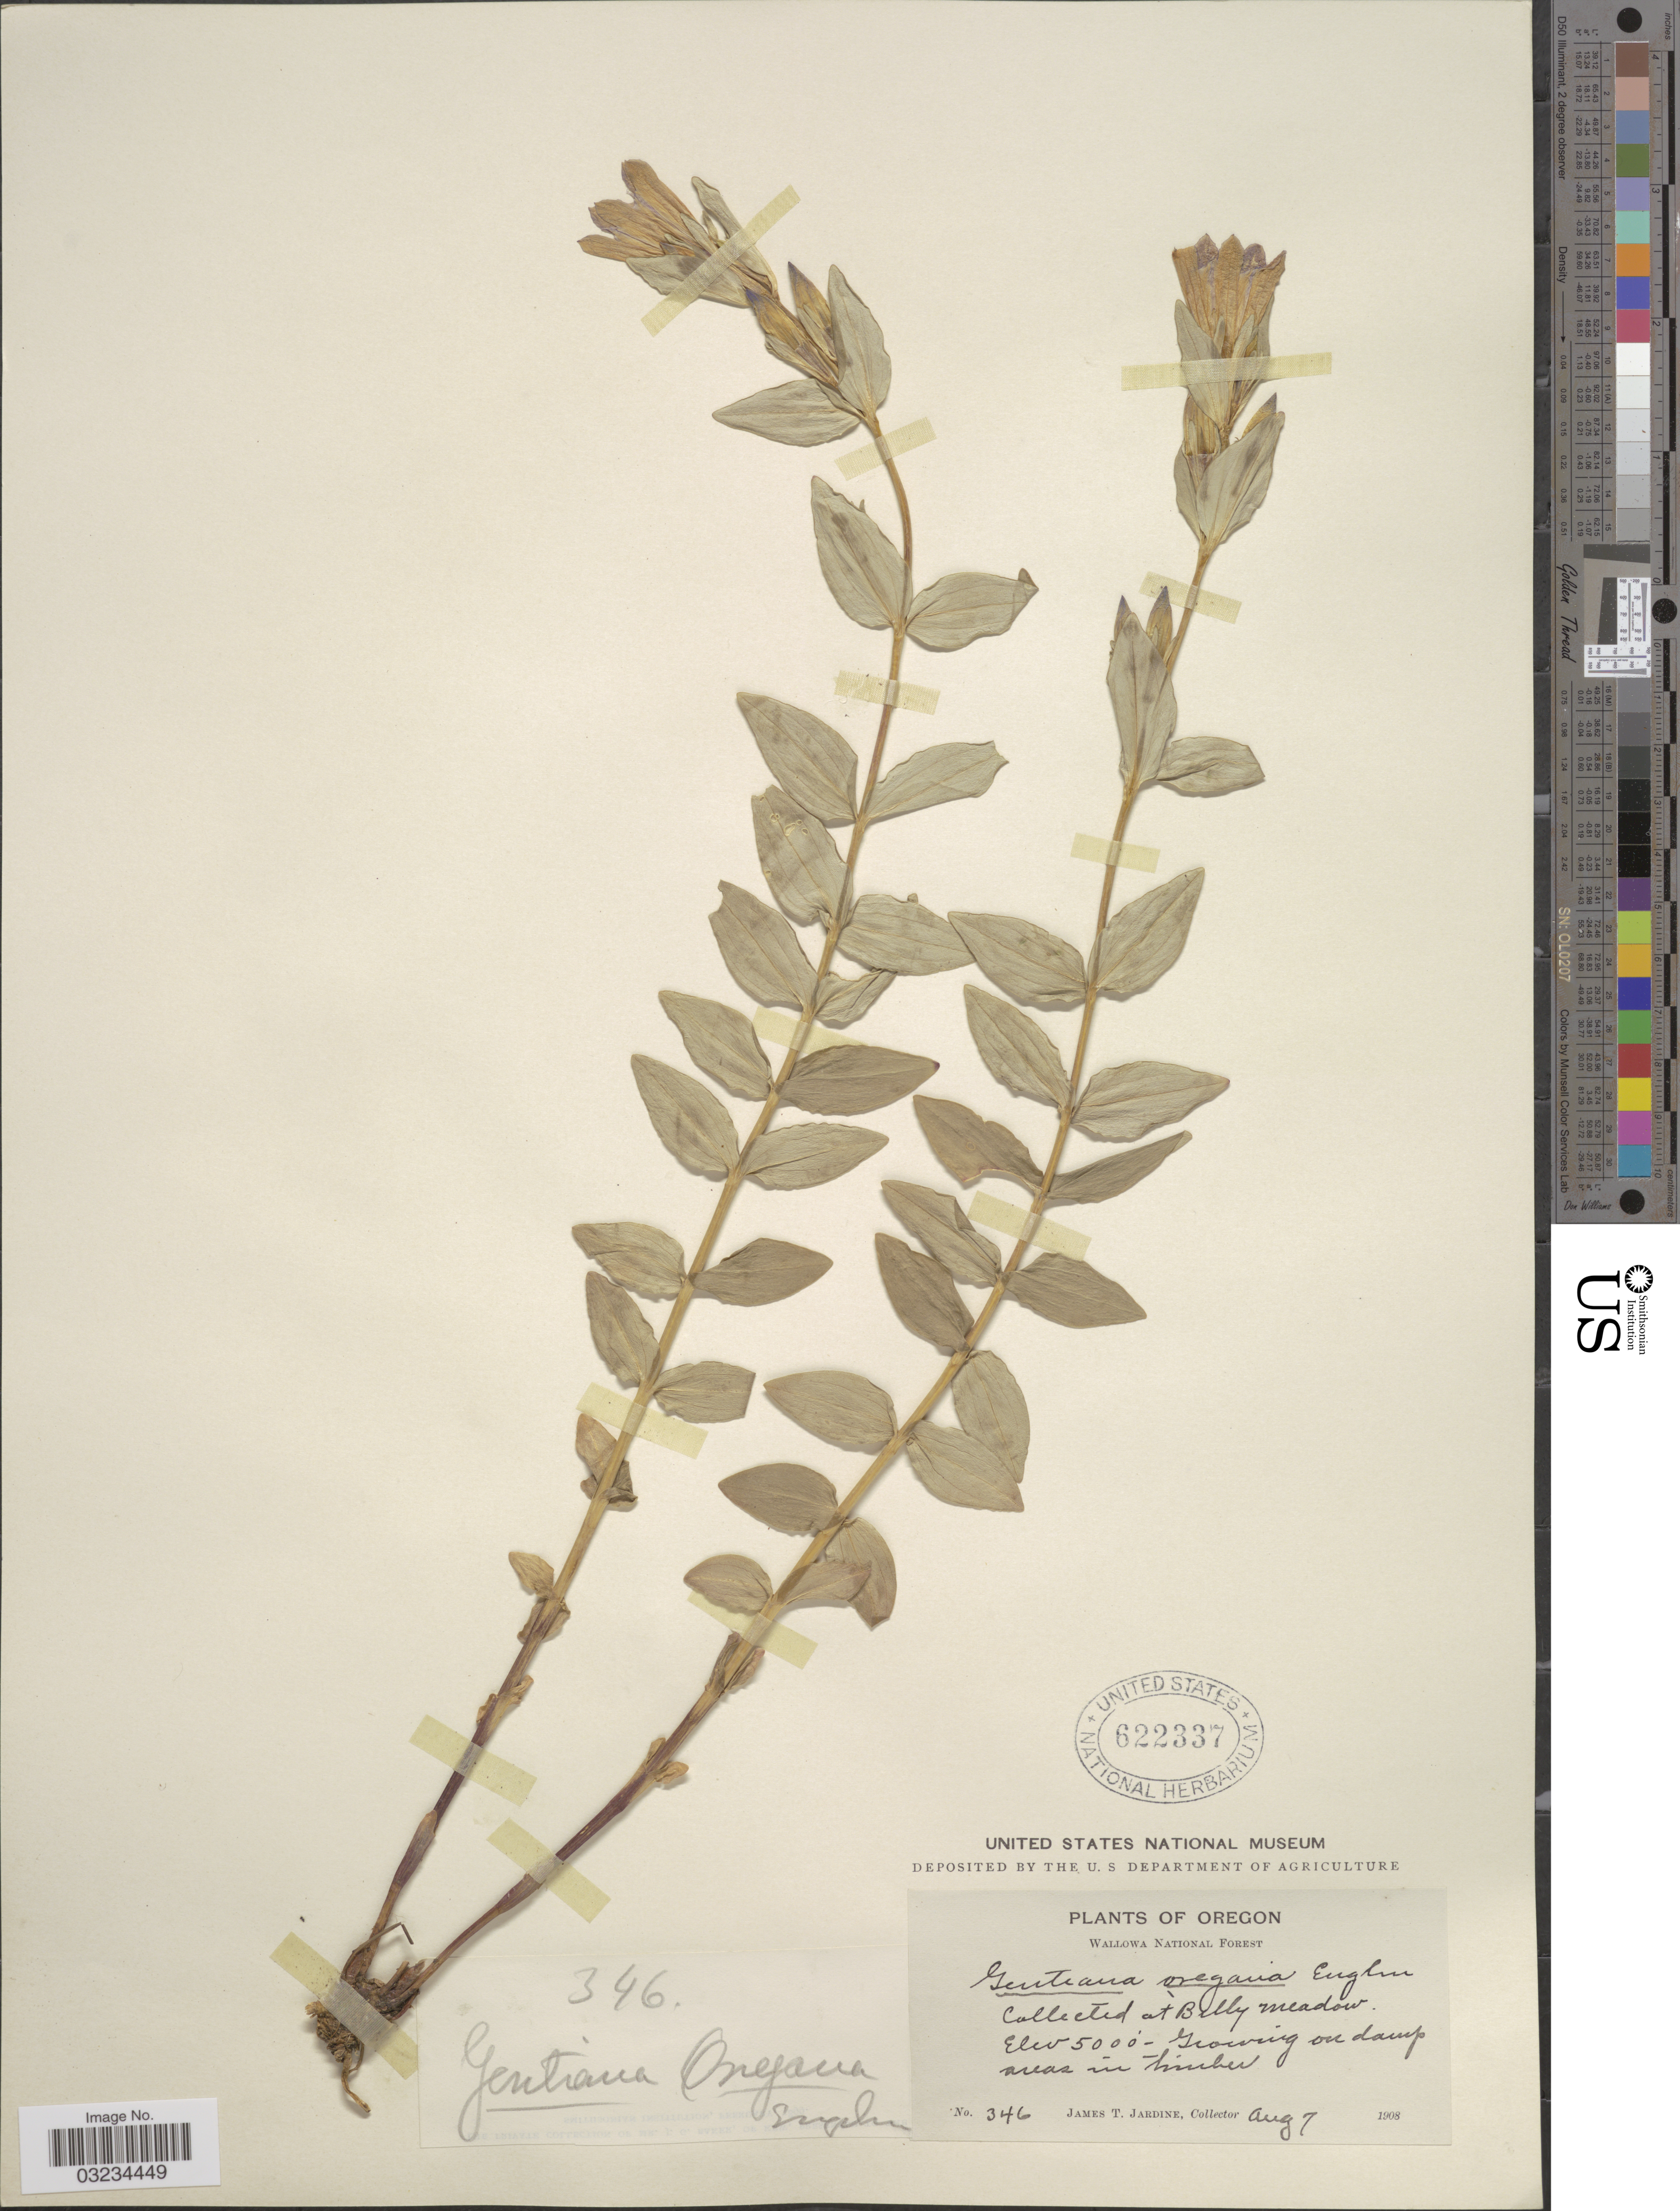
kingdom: Plantae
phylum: Tracheophyta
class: Magnoliopsida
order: Gentianales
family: Gentianaceae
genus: Gentiana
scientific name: Gentiana oregana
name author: Engelm. ex A. Gray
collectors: J. T. Jardine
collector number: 346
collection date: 1908-08-07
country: United States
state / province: Oregon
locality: At Belly Meadow. Wallowa National Forest.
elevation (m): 1524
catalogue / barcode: US 622337